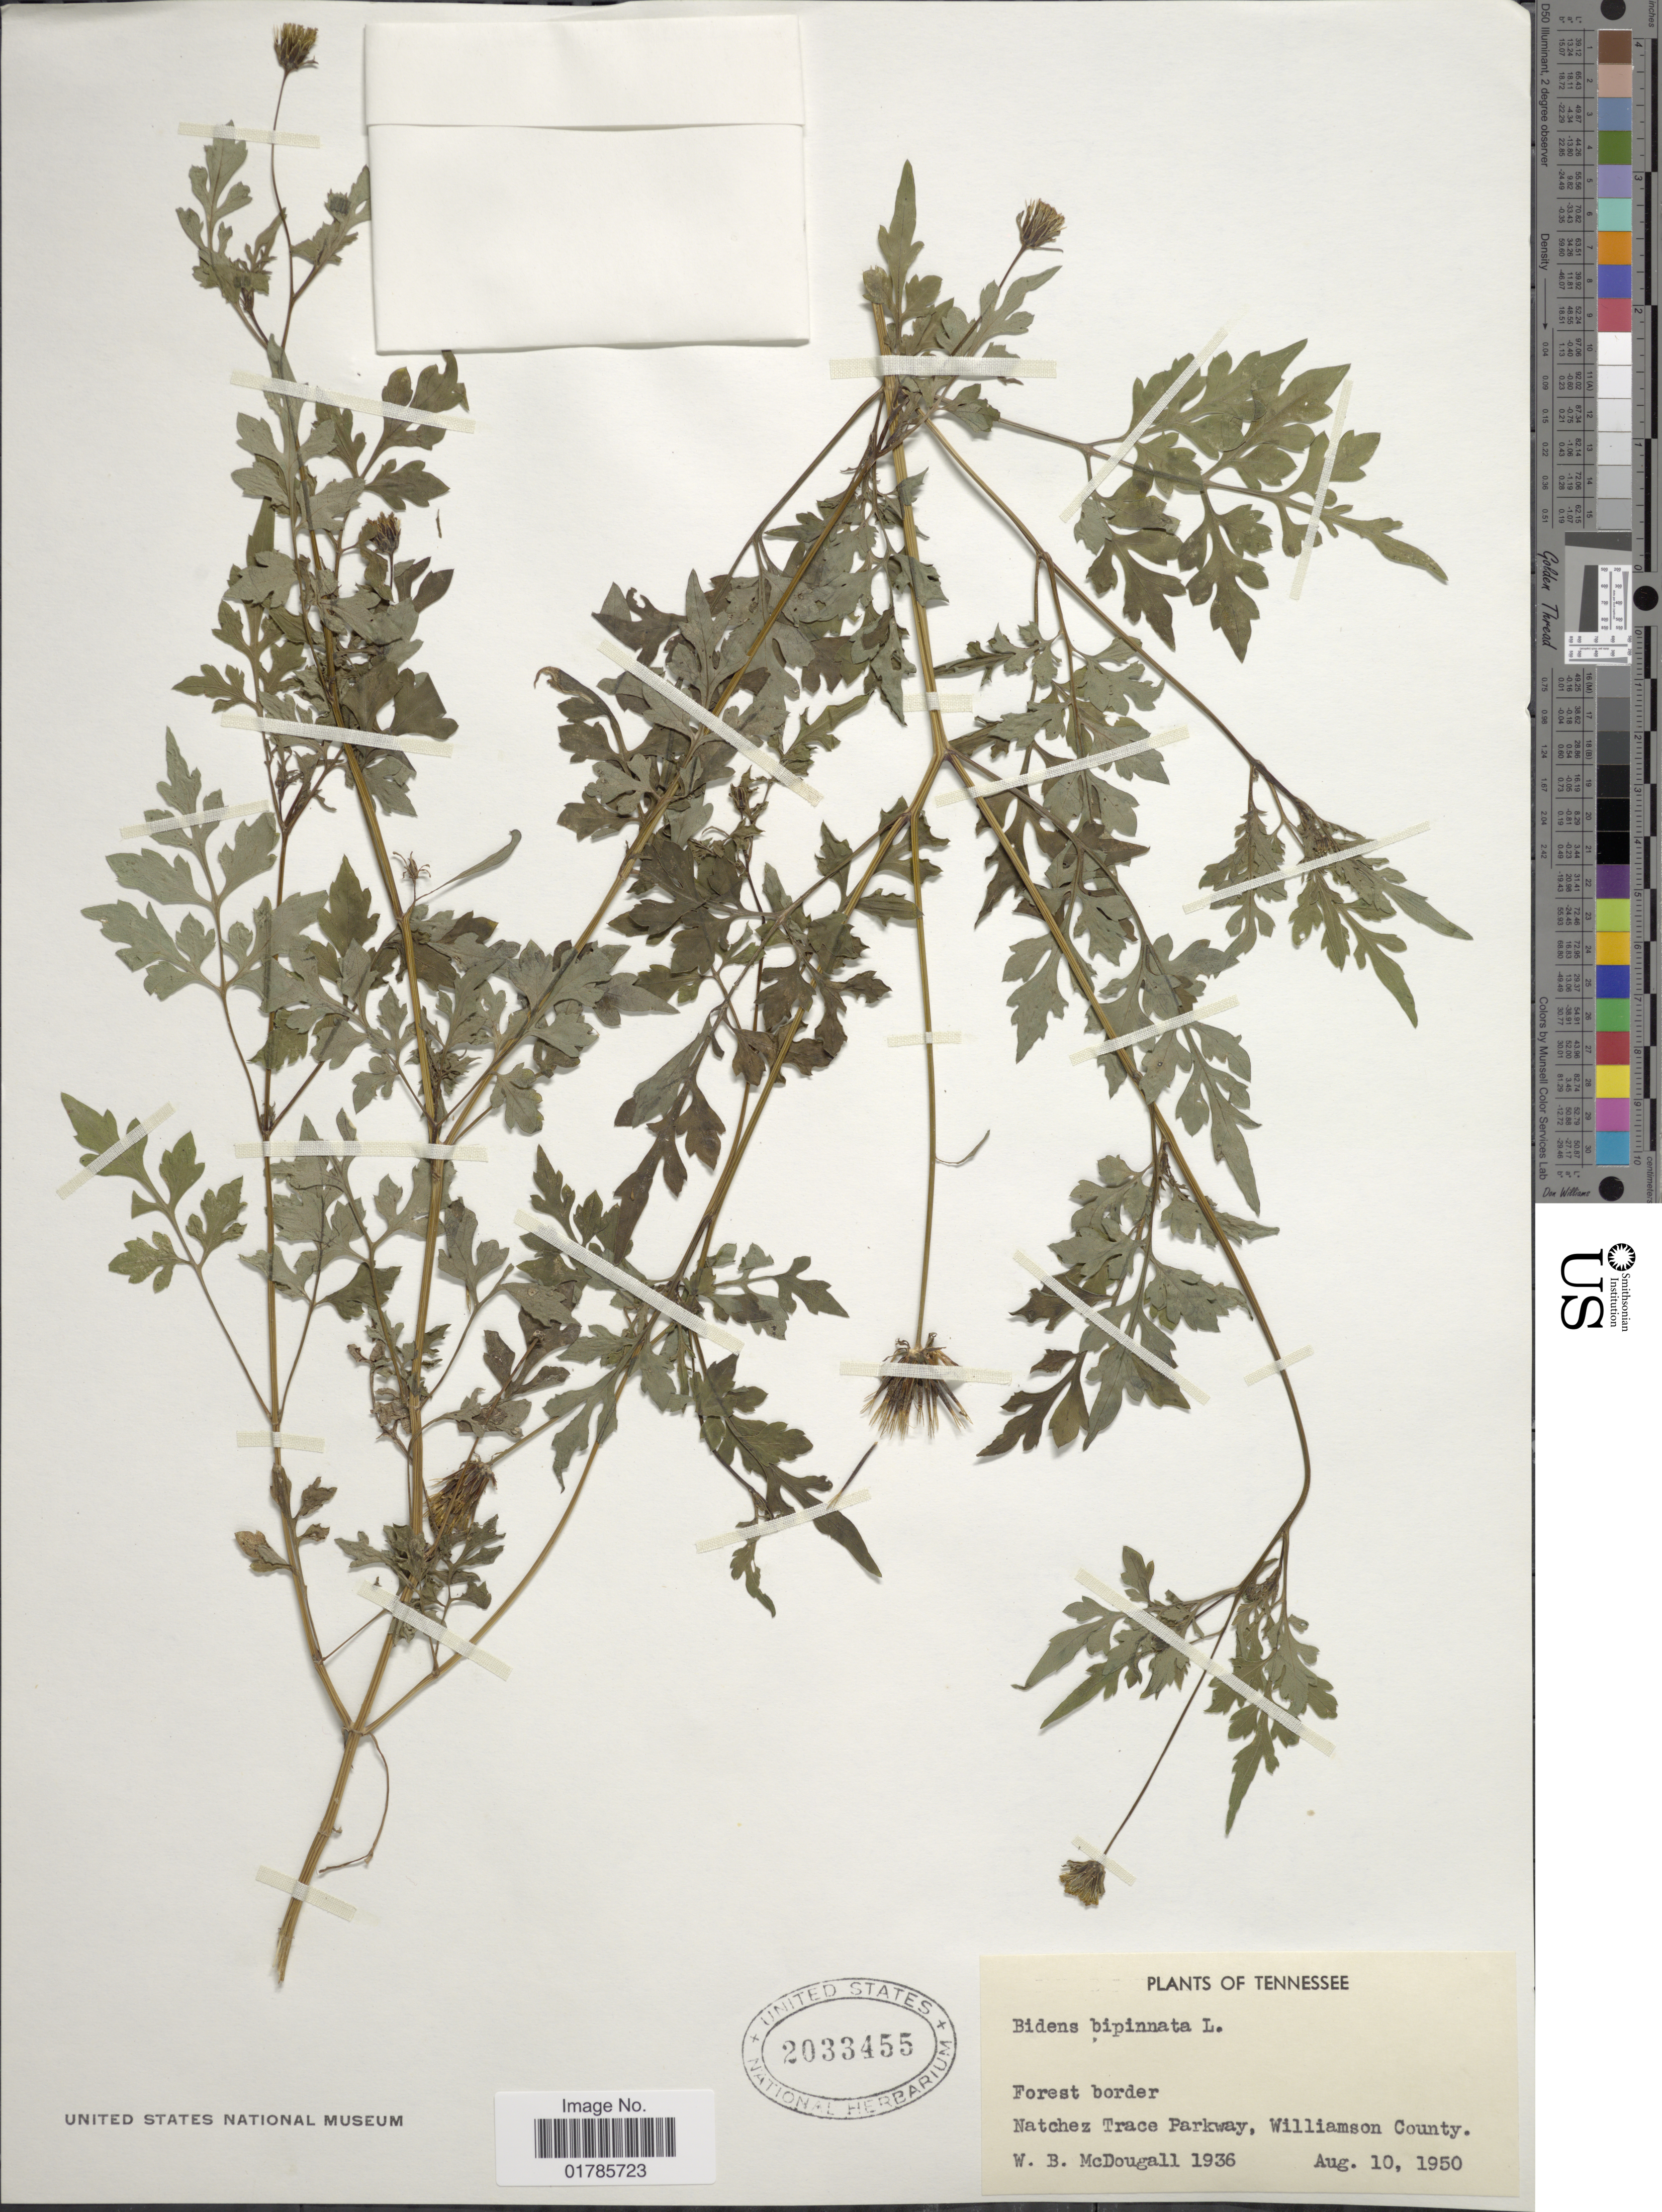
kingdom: Plantae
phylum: Tracheophyta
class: Magnoliopsida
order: Asterales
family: Asteraceae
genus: Bidens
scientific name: Bidens bipinnata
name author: L.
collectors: W. B. McDougall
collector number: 1936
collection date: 1950-08-10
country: United States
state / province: Tennessee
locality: Natchez Trace Parkway, Williamson County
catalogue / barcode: US 2033455